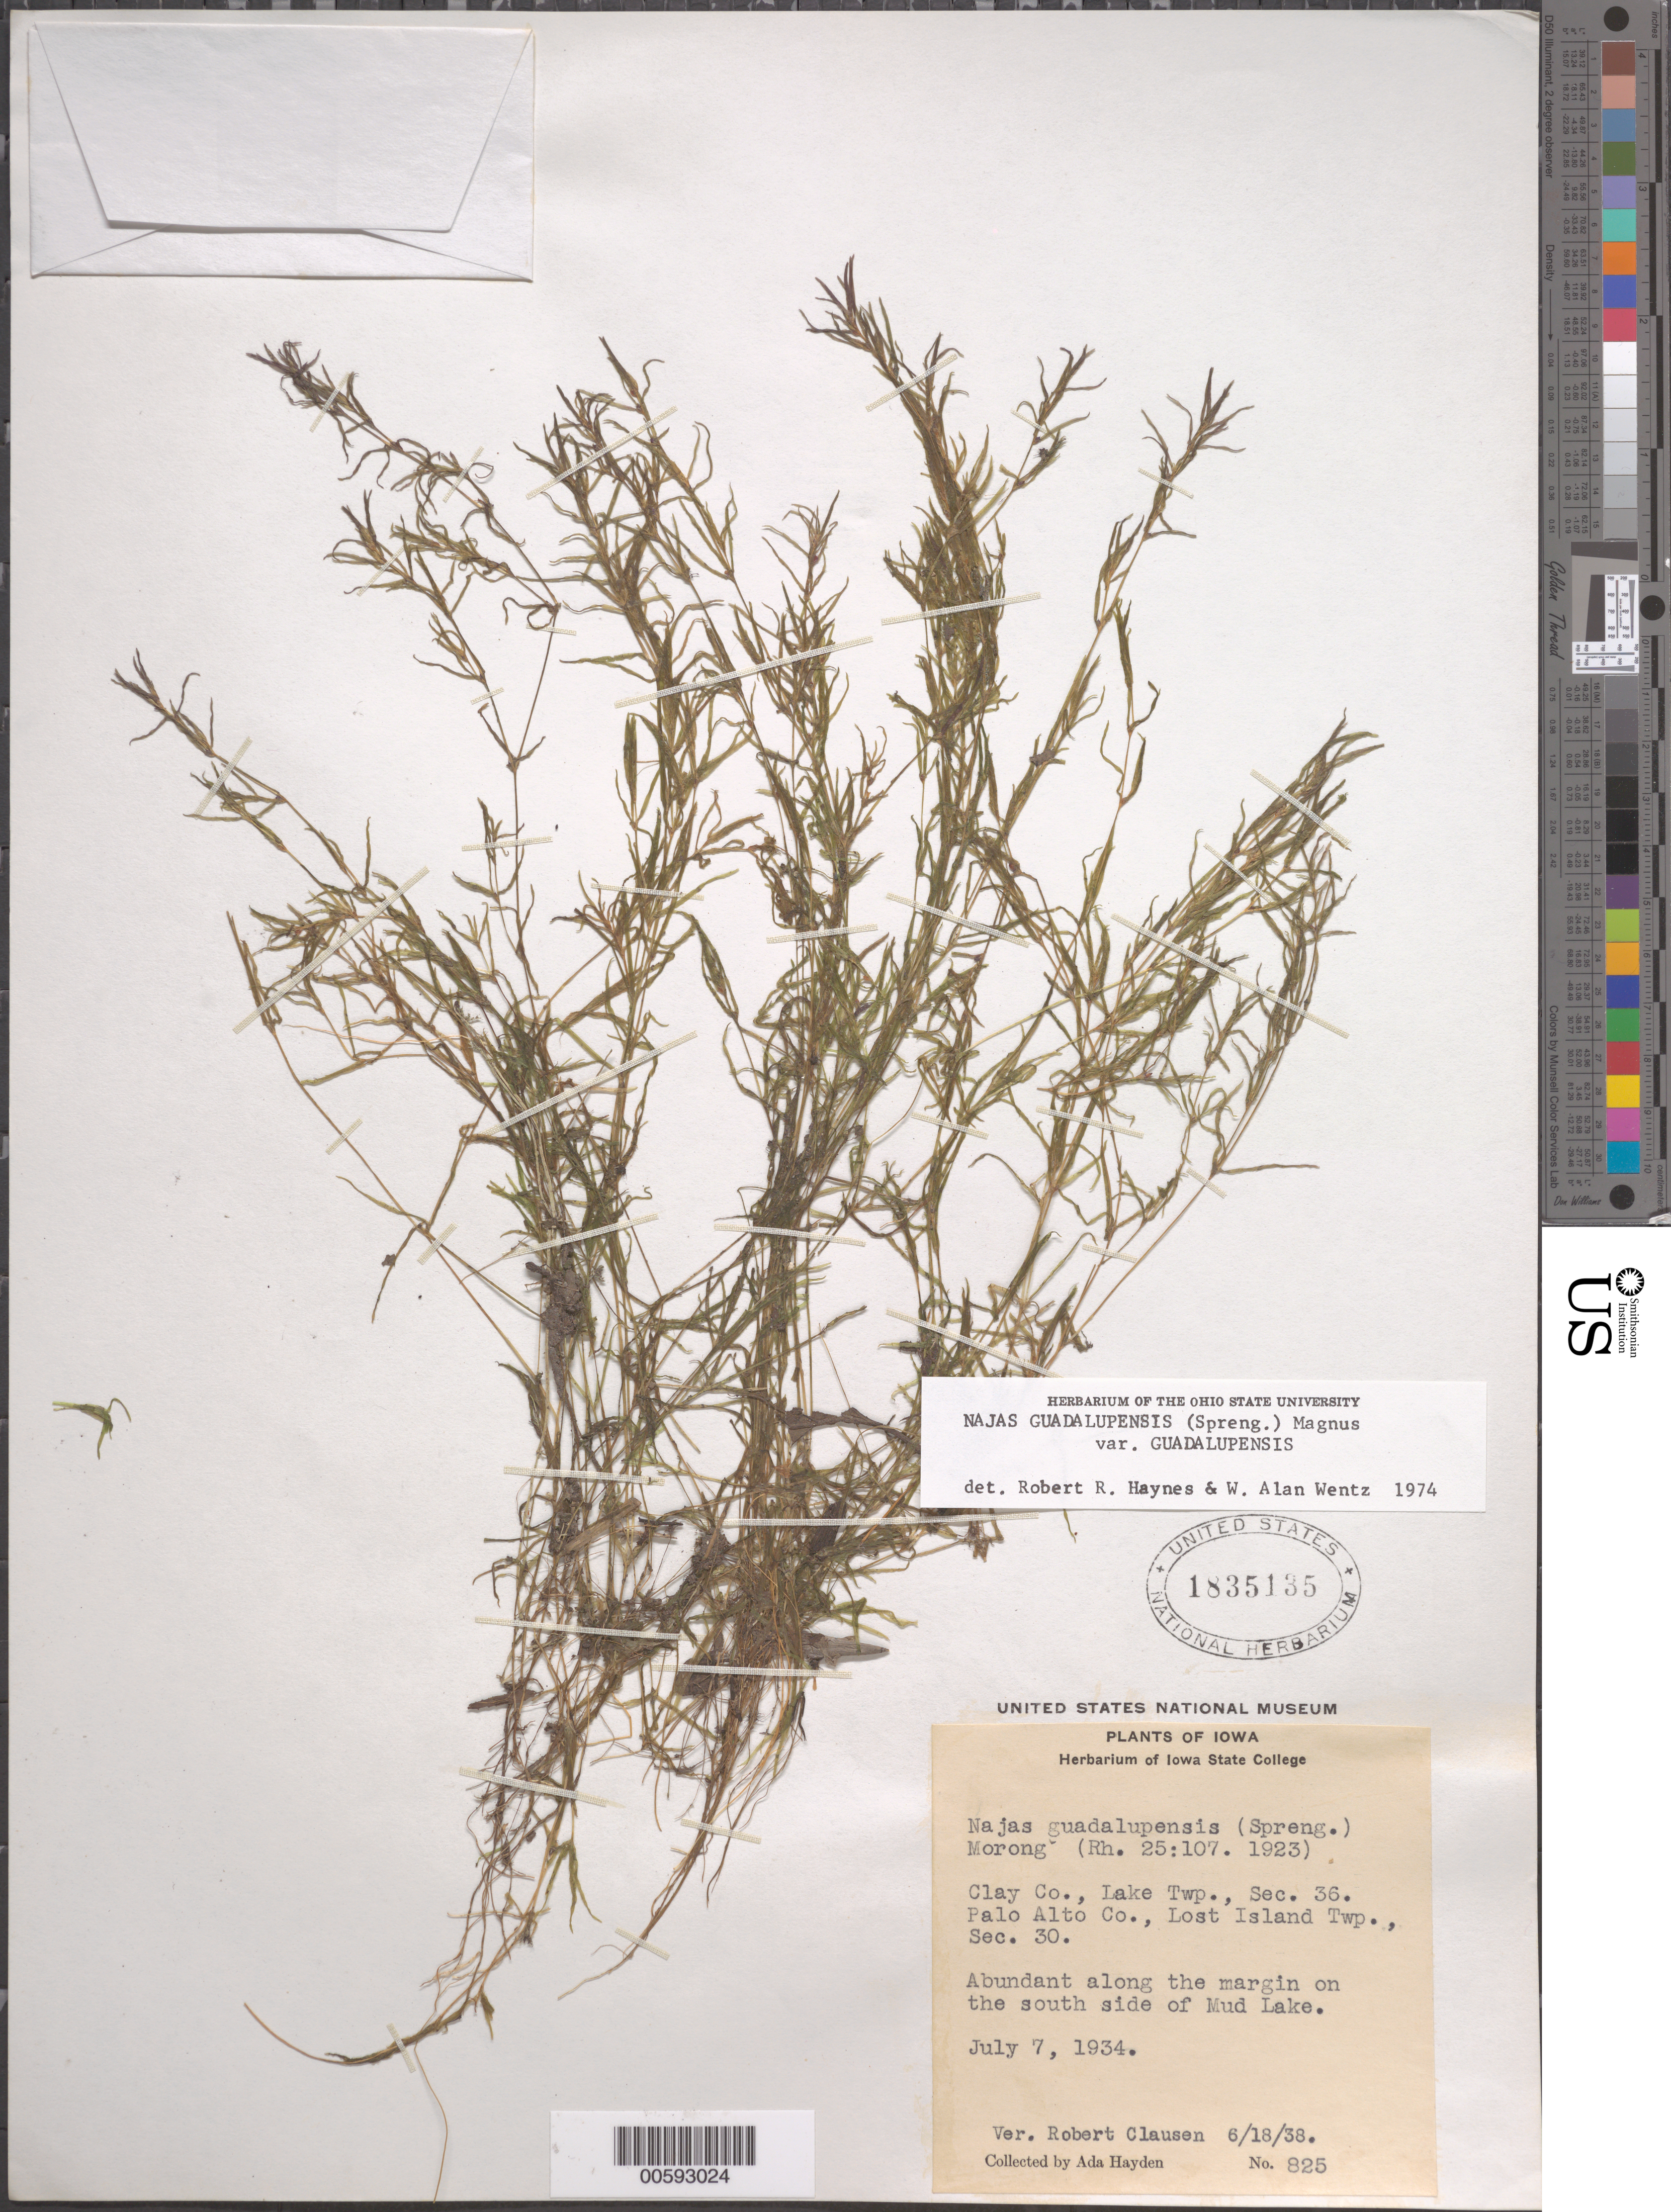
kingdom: Plantae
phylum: Tracheophyta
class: Liliopsida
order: Alismatales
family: Hydrocharitaceae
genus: Najas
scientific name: Najas guadalupensis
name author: (Spreng.) Magnus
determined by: Haynes, R. R.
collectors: A. Hayden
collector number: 825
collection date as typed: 18 Jun 1938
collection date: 1938-06-18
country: United States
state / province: Iowa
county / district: Clay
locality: Lake Twp. Sec. 36, Palo Alto , Mud Lake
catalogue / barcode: US 1835135